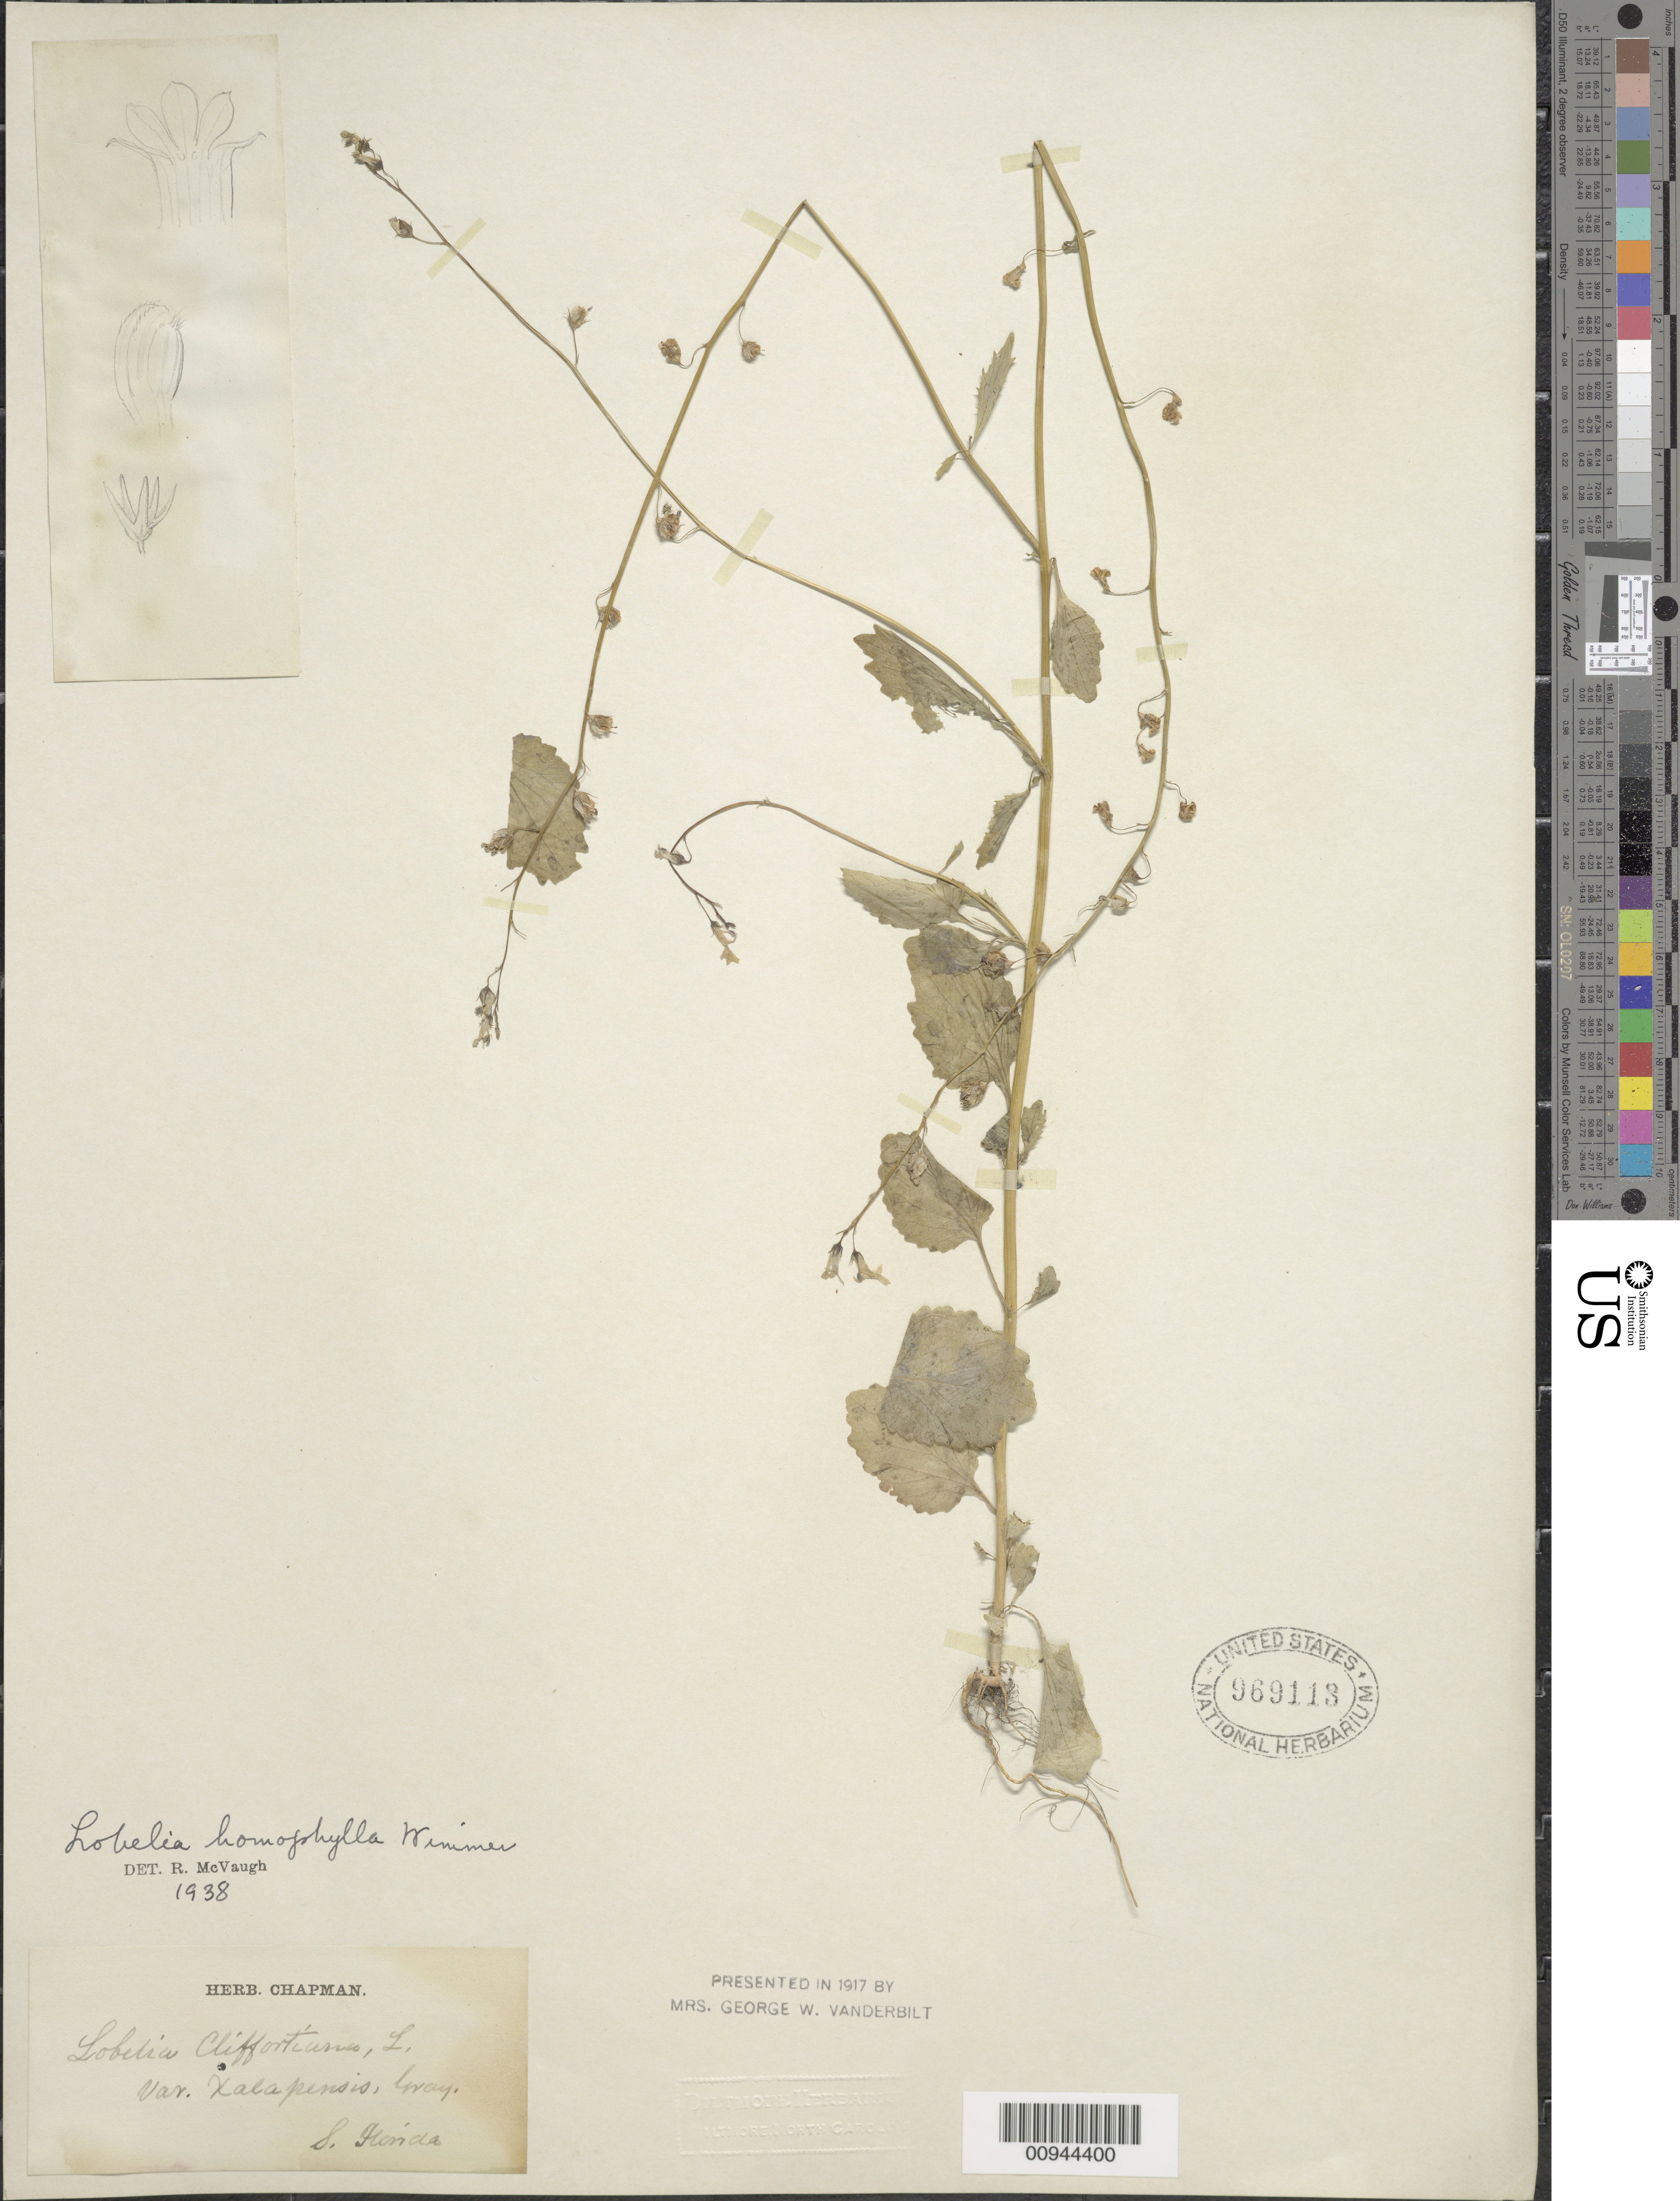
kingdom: Plantae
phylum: Tracheophyta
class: Magnoliopsida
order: Asterales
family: Campanulaceae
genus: Lobelia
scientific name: Lobelia homophylla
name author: E. Wimm.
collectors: ex herb. A.W. Chapman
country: United States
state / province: Florida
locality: South Florida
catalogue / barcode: US 969113